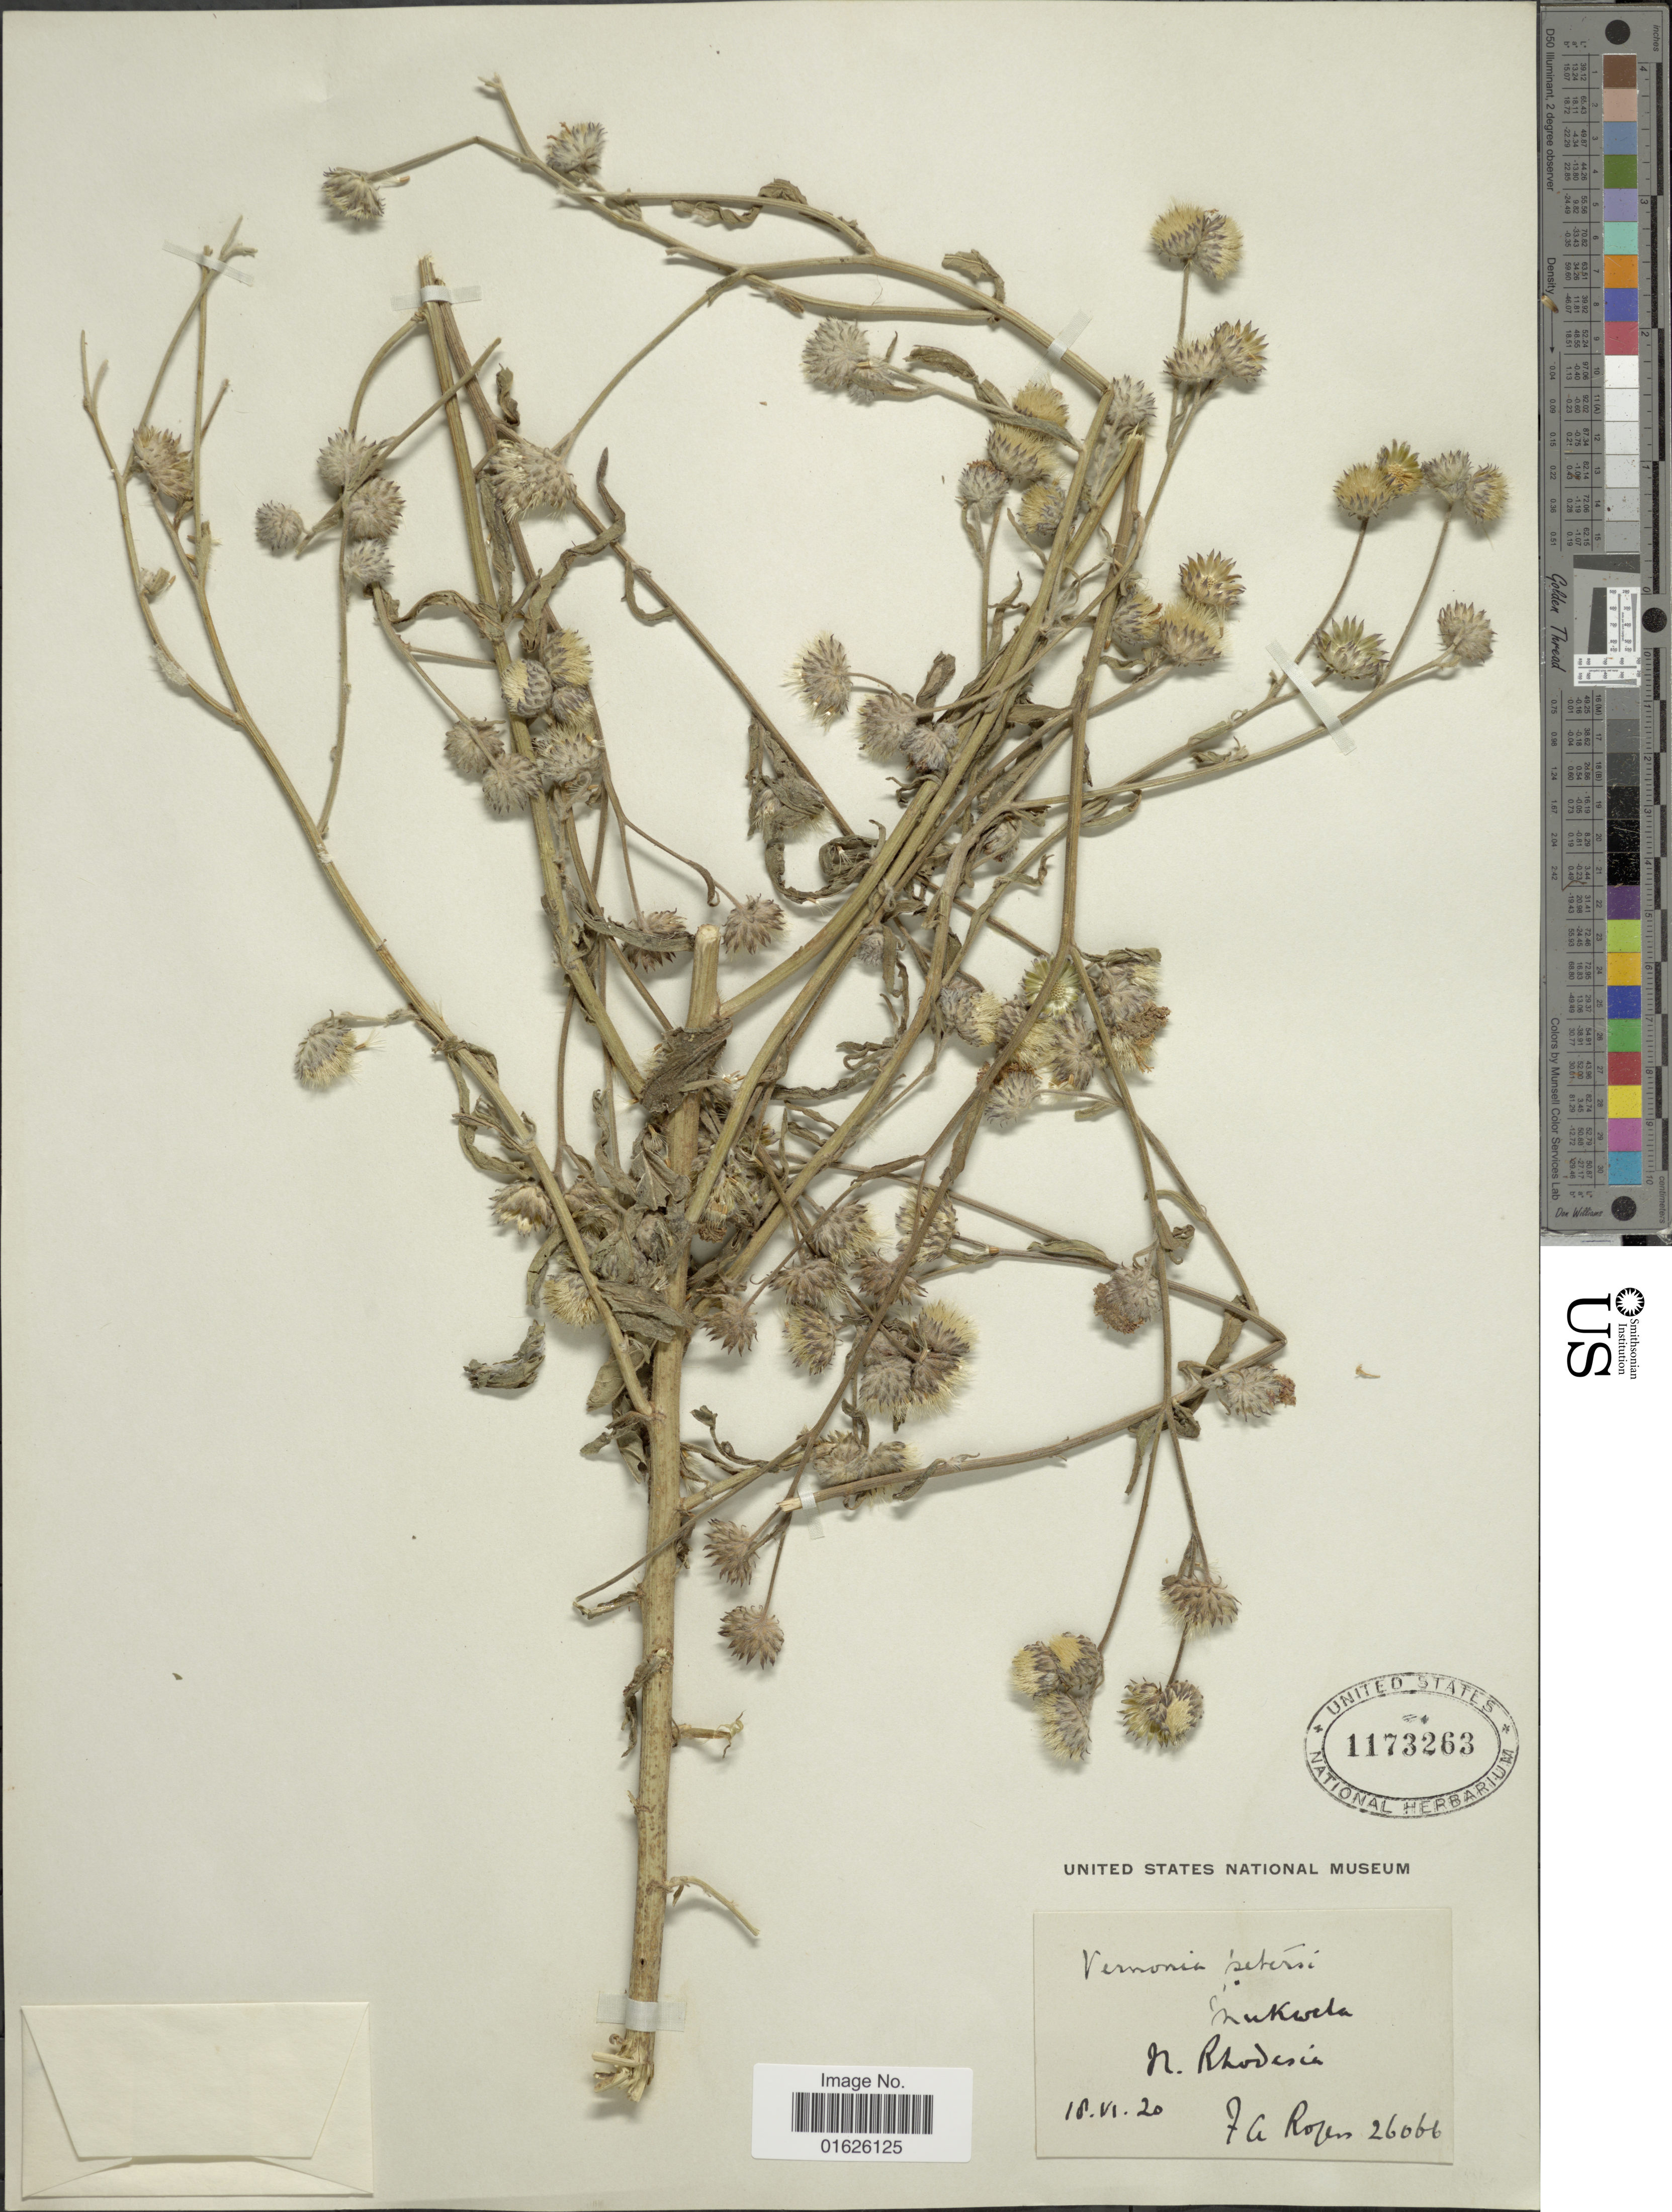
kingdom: Plantae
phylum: Tracheophyta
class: Magnoliopsida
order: Asterales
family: Asteraceae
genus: Vernoniastrum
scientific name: Vernoniastrum latifolium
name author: (Steetz) H. Rob.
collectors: F. A. Rogers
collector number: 26066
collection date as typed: Transcribed d/m/y: 18/6/20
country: Zambia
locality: North Rhodesia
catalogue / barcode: US 1173263